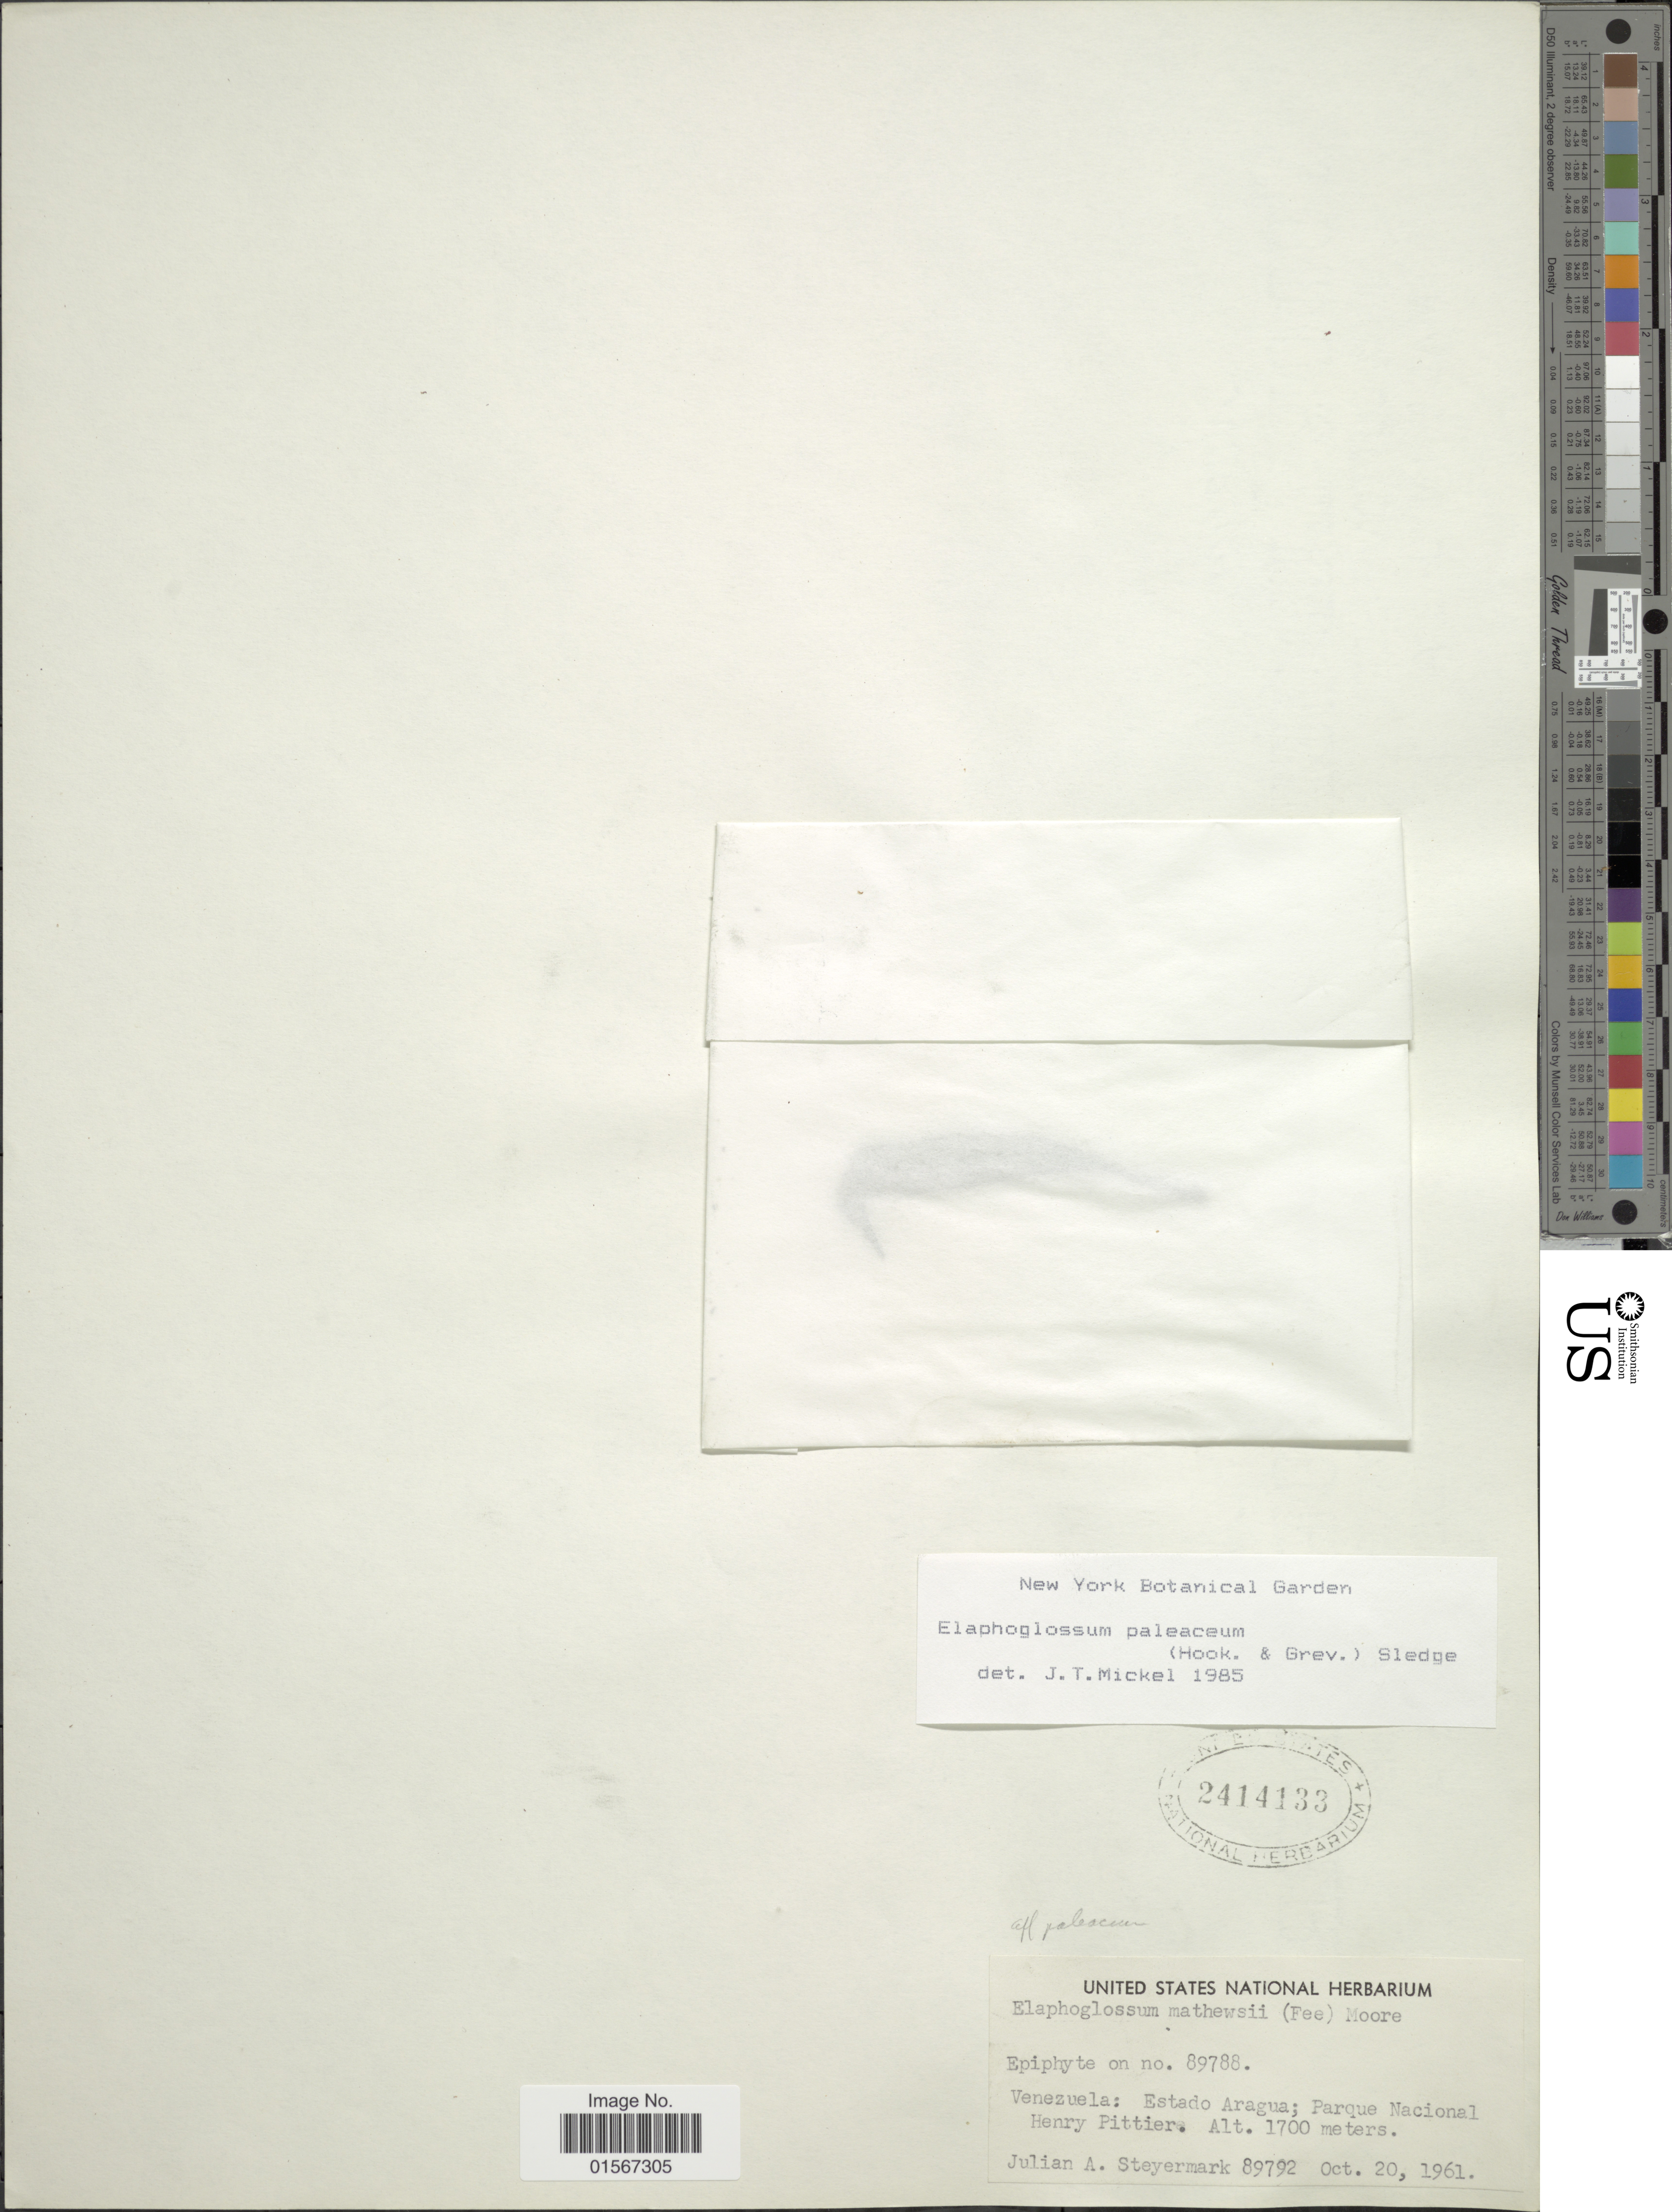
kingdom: Plantae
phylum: Tracheophyta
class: Polypodiopsida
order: Polypodiales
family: Dryopteridaceae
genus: Elaphoglossum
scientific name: Elaphoglossum paleaceum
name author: (Hook. & Grev.) Sledge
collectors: J. Steyermark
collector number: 89792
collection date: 1961-10-20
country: Venezuela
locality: Venezuela: Estado Aragua; Parque Nacional Henry Pittier.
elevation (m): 1700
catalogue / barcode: US 2414133